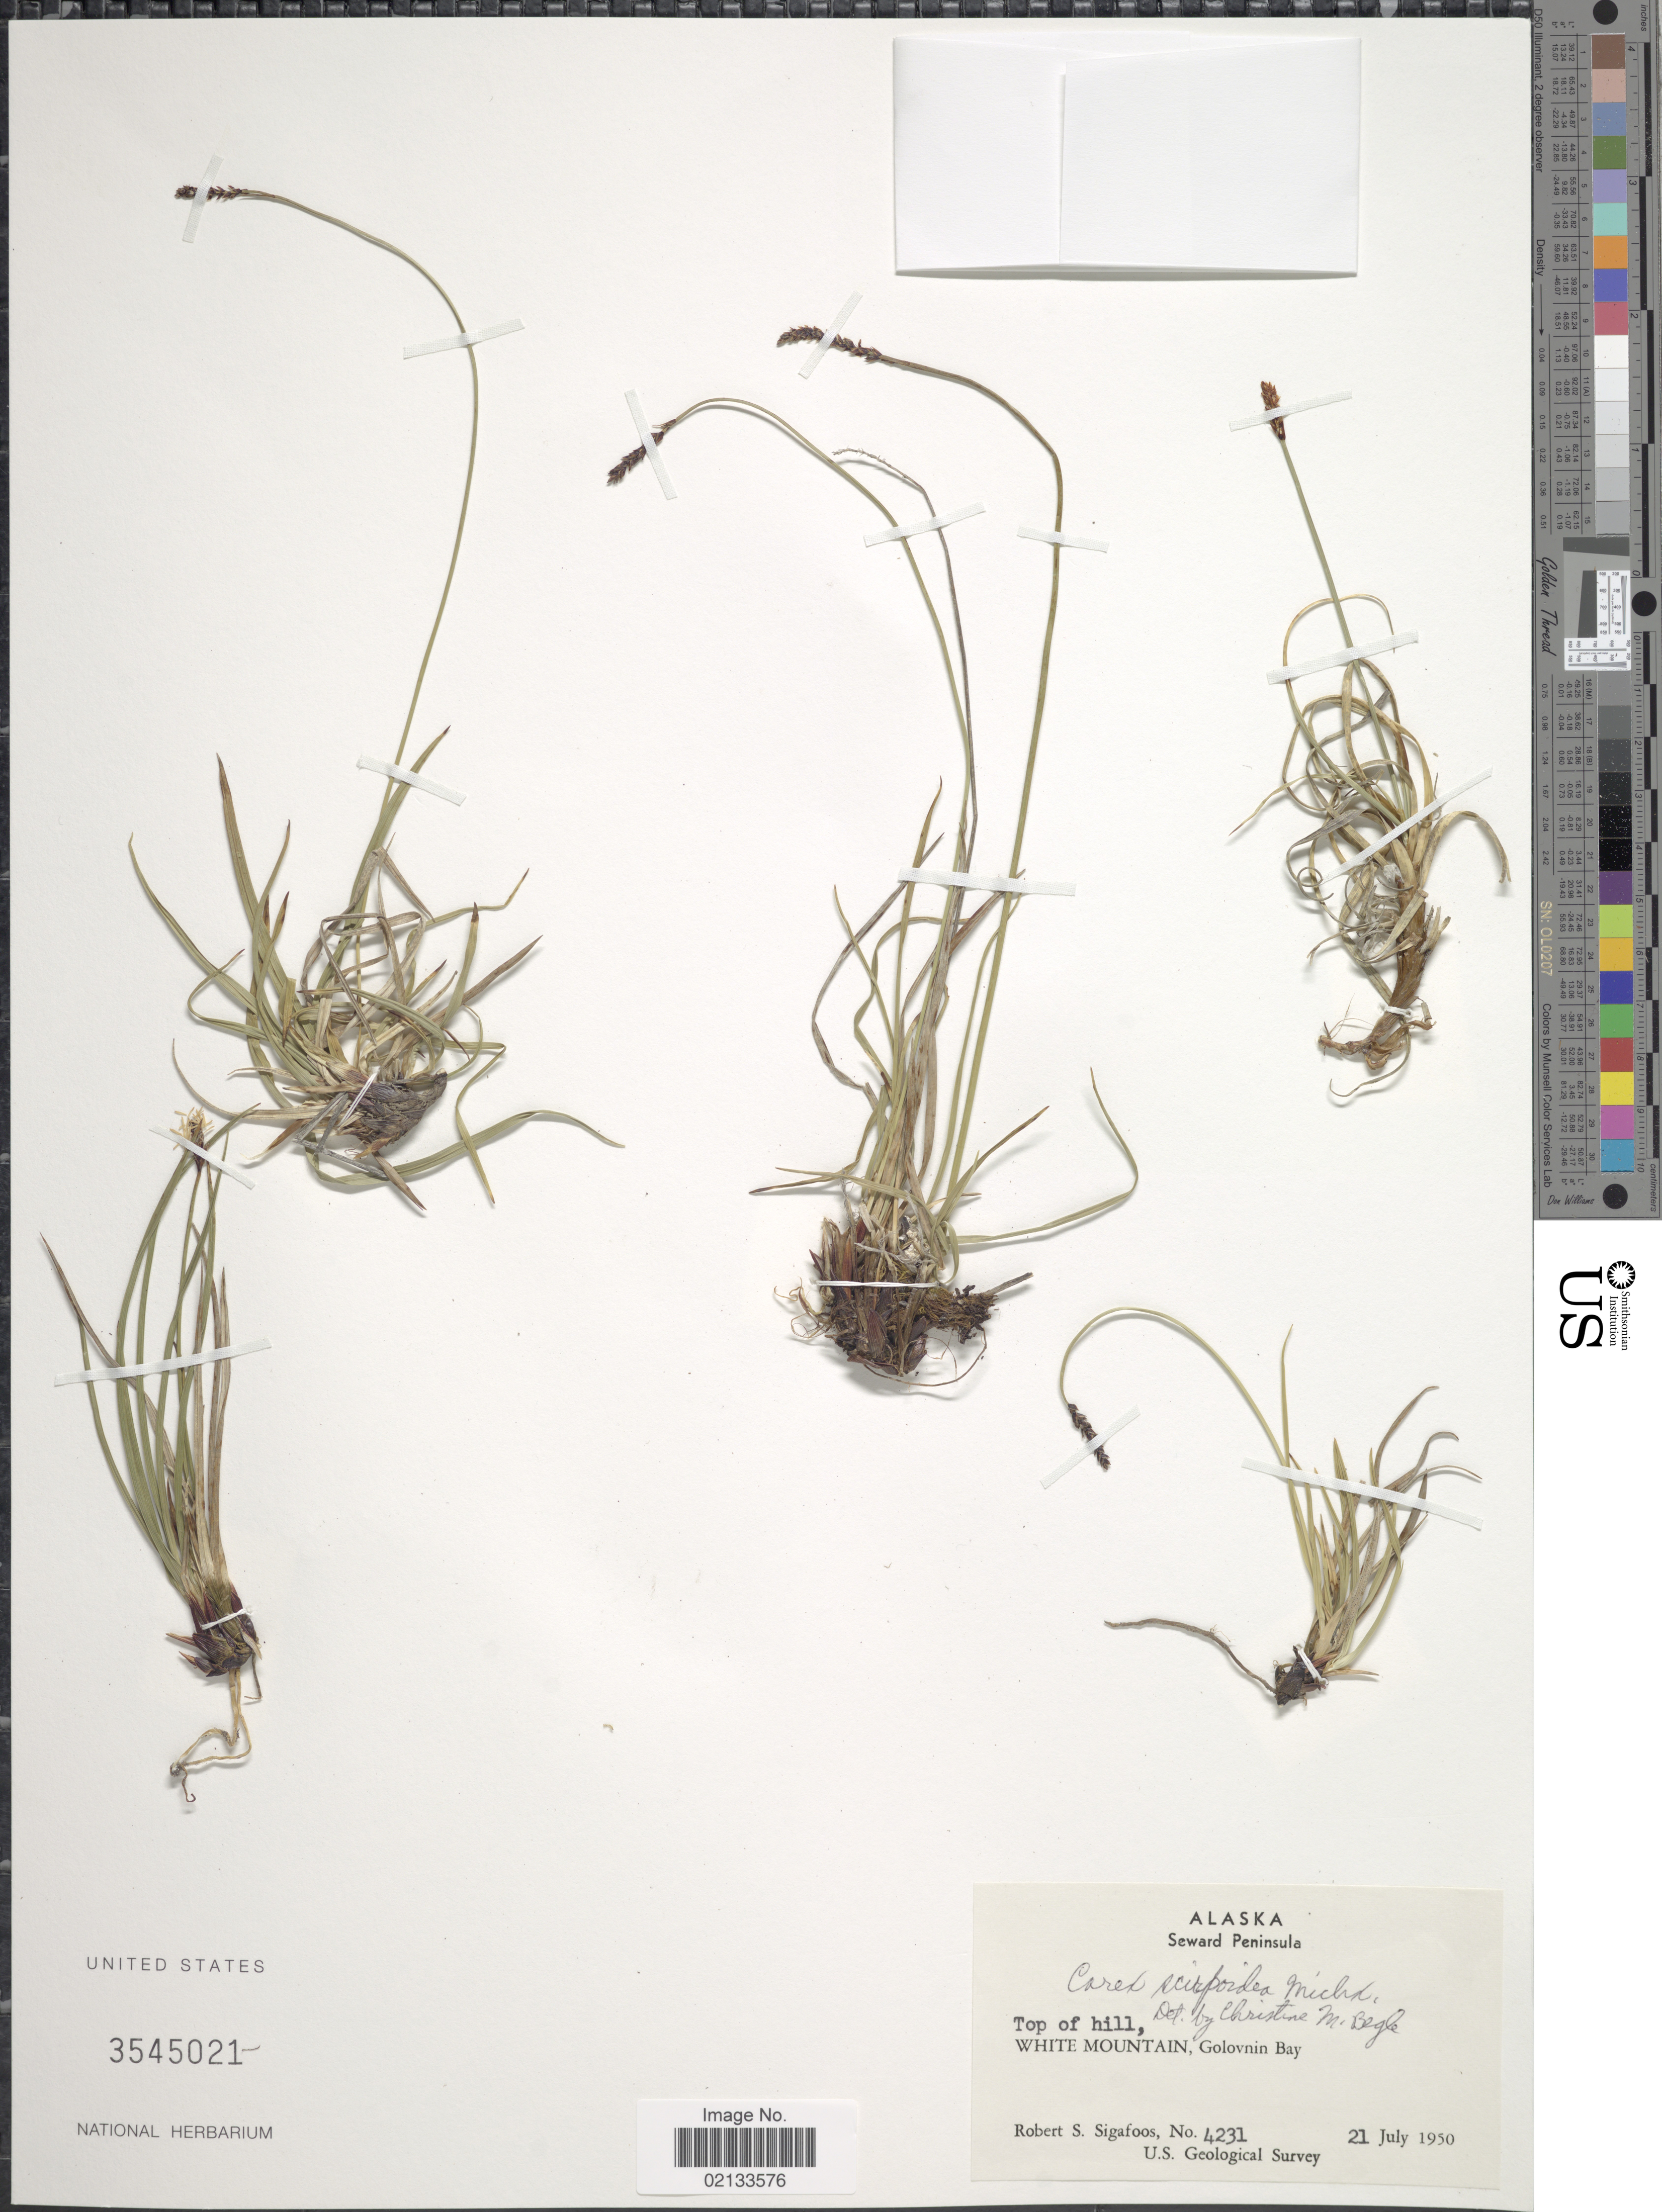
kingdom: Plantae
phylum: Tracheophyta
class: Liliopsida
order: Poales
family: Cyperaceae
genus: Carex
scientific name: Carex scirpoidea subsp. scirpoidea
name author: Michx.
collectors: R. Sigafoos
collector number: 4231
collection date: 1950-07-21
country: United States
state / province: Alaska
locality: Seward Peninsula, Top of hill, White Mountain, Golovnin Bay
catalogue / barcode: US 3545021